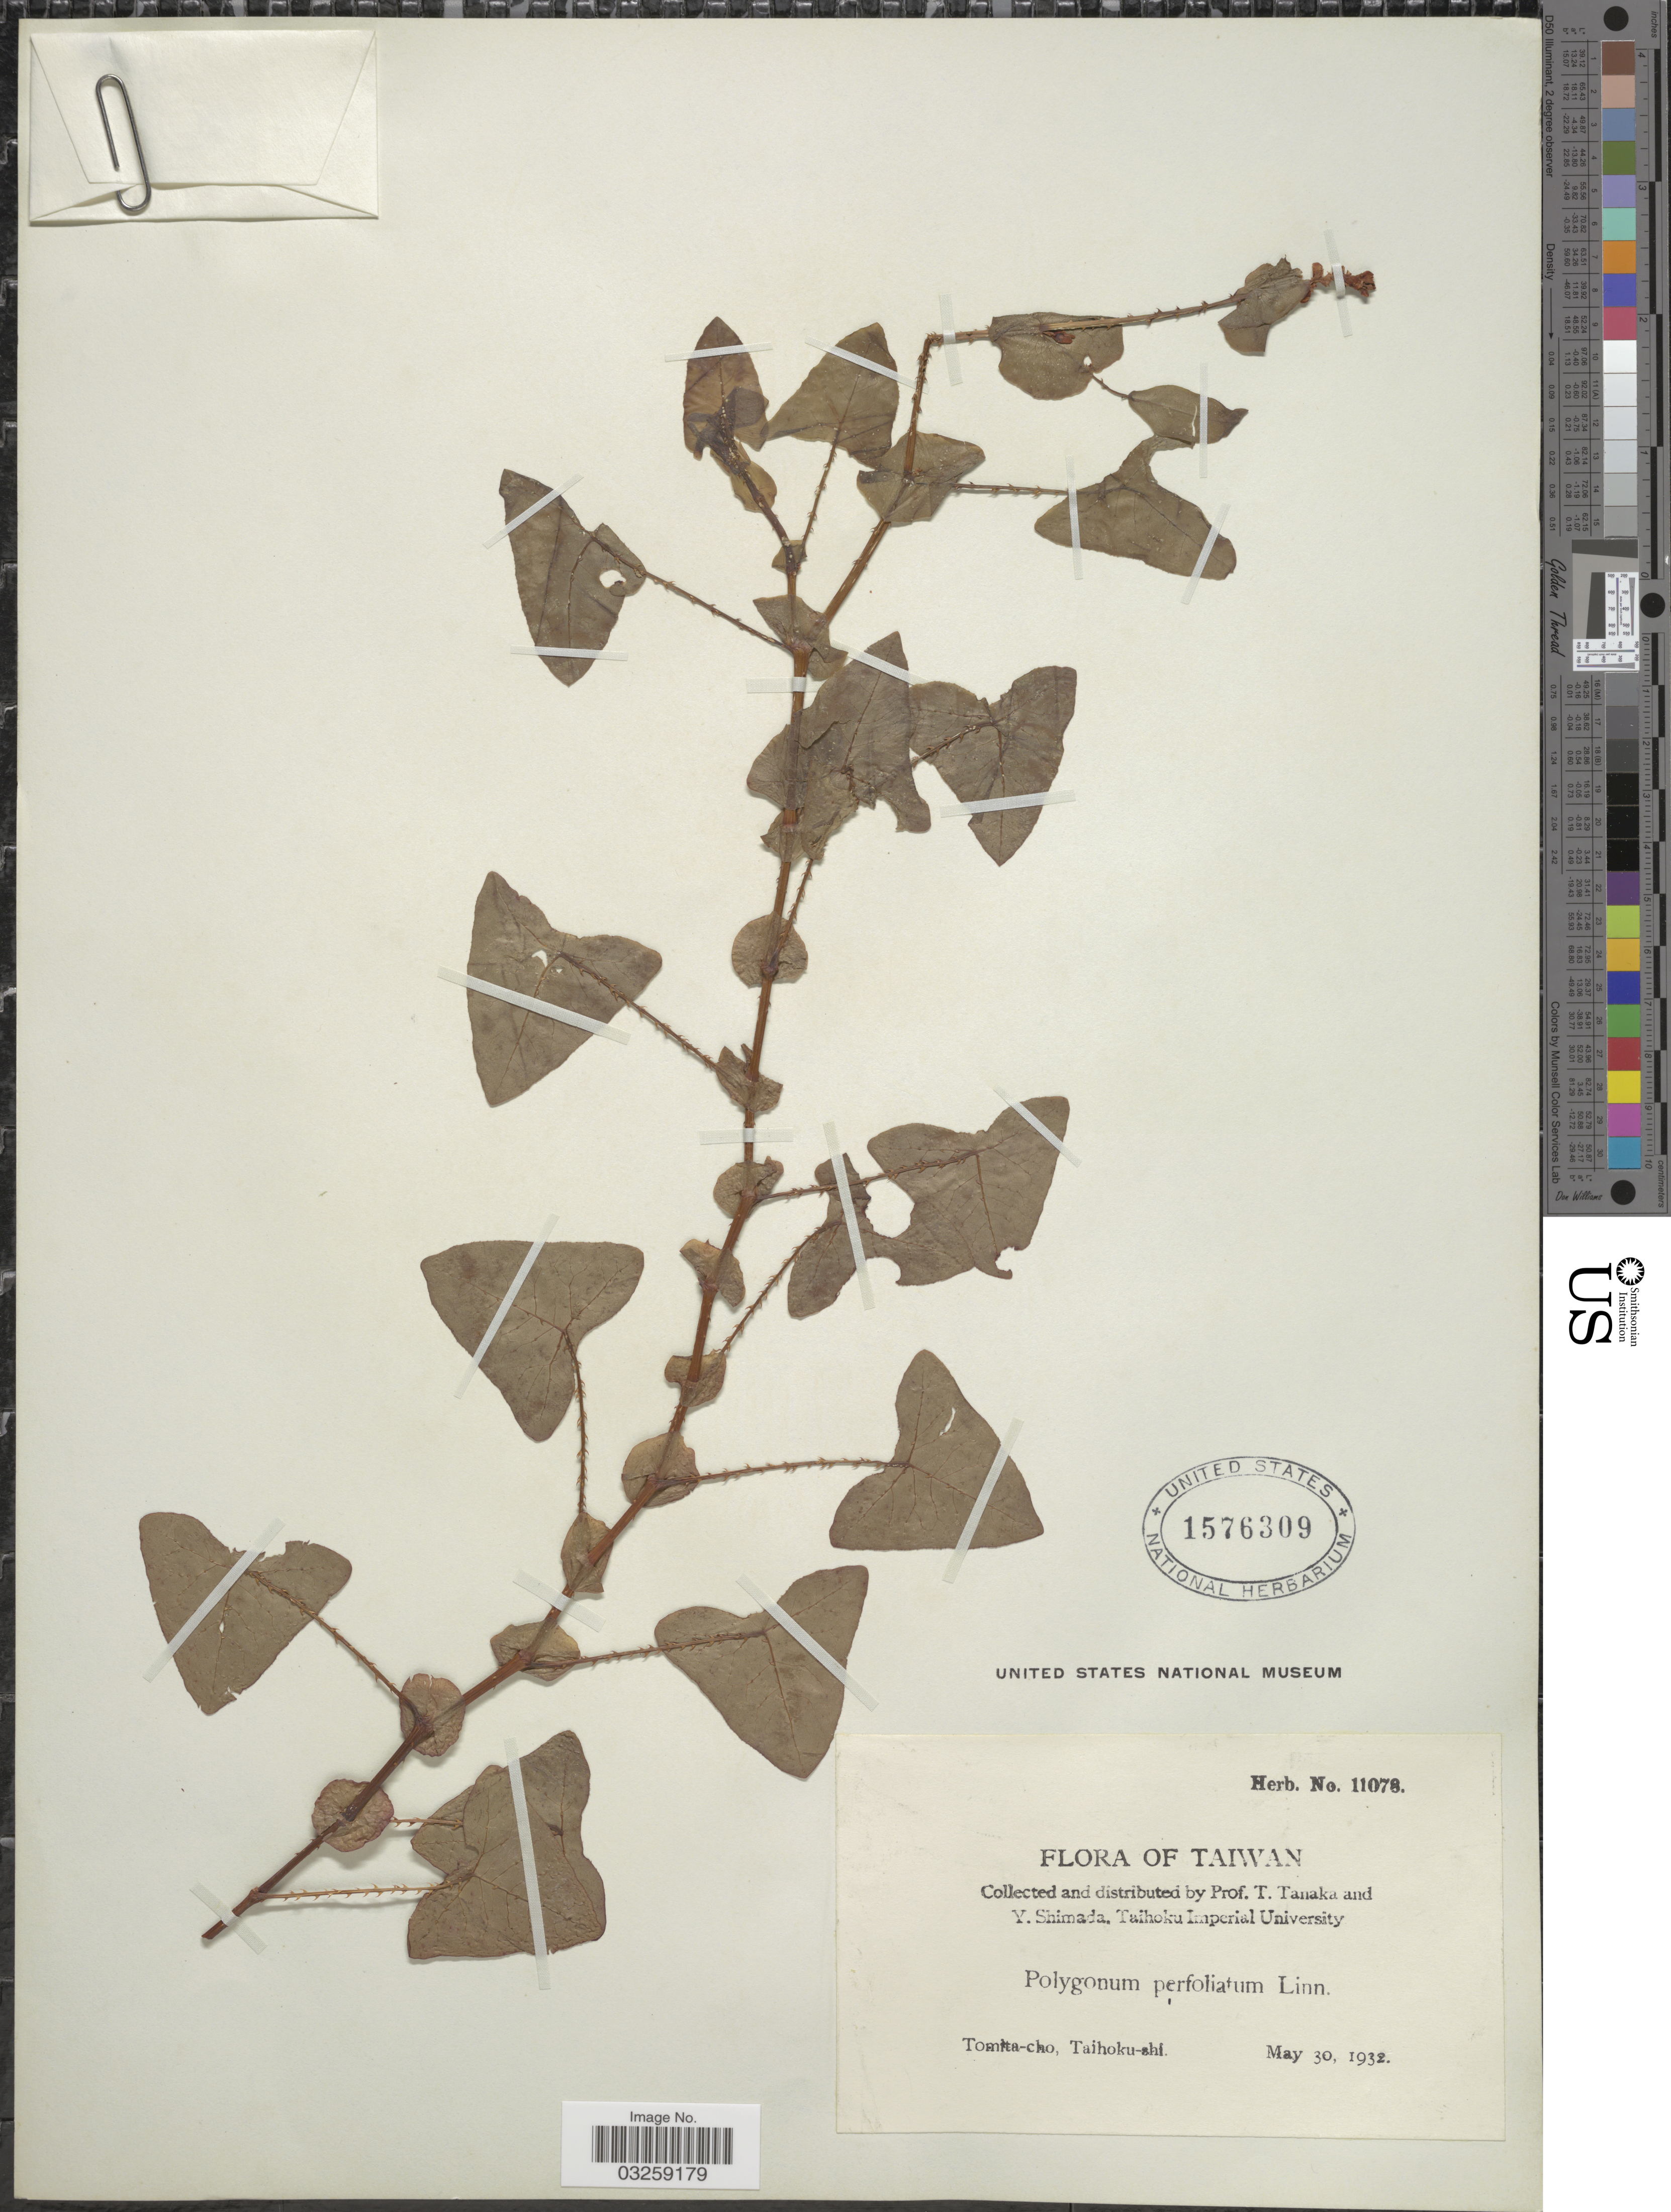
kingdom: Plantae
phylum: Tracheophyta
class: Magnoliopsida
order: Caryophyllales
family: Polygonaceae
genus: Polygonum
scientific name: Polygonum perfoliatum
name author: L.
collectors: T. Tanaka & Y. Shimada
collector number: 11078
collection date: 1932-05-30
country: Taiwan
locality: Tomita-cho, Taihoku-shi.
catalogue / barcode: US 1576309